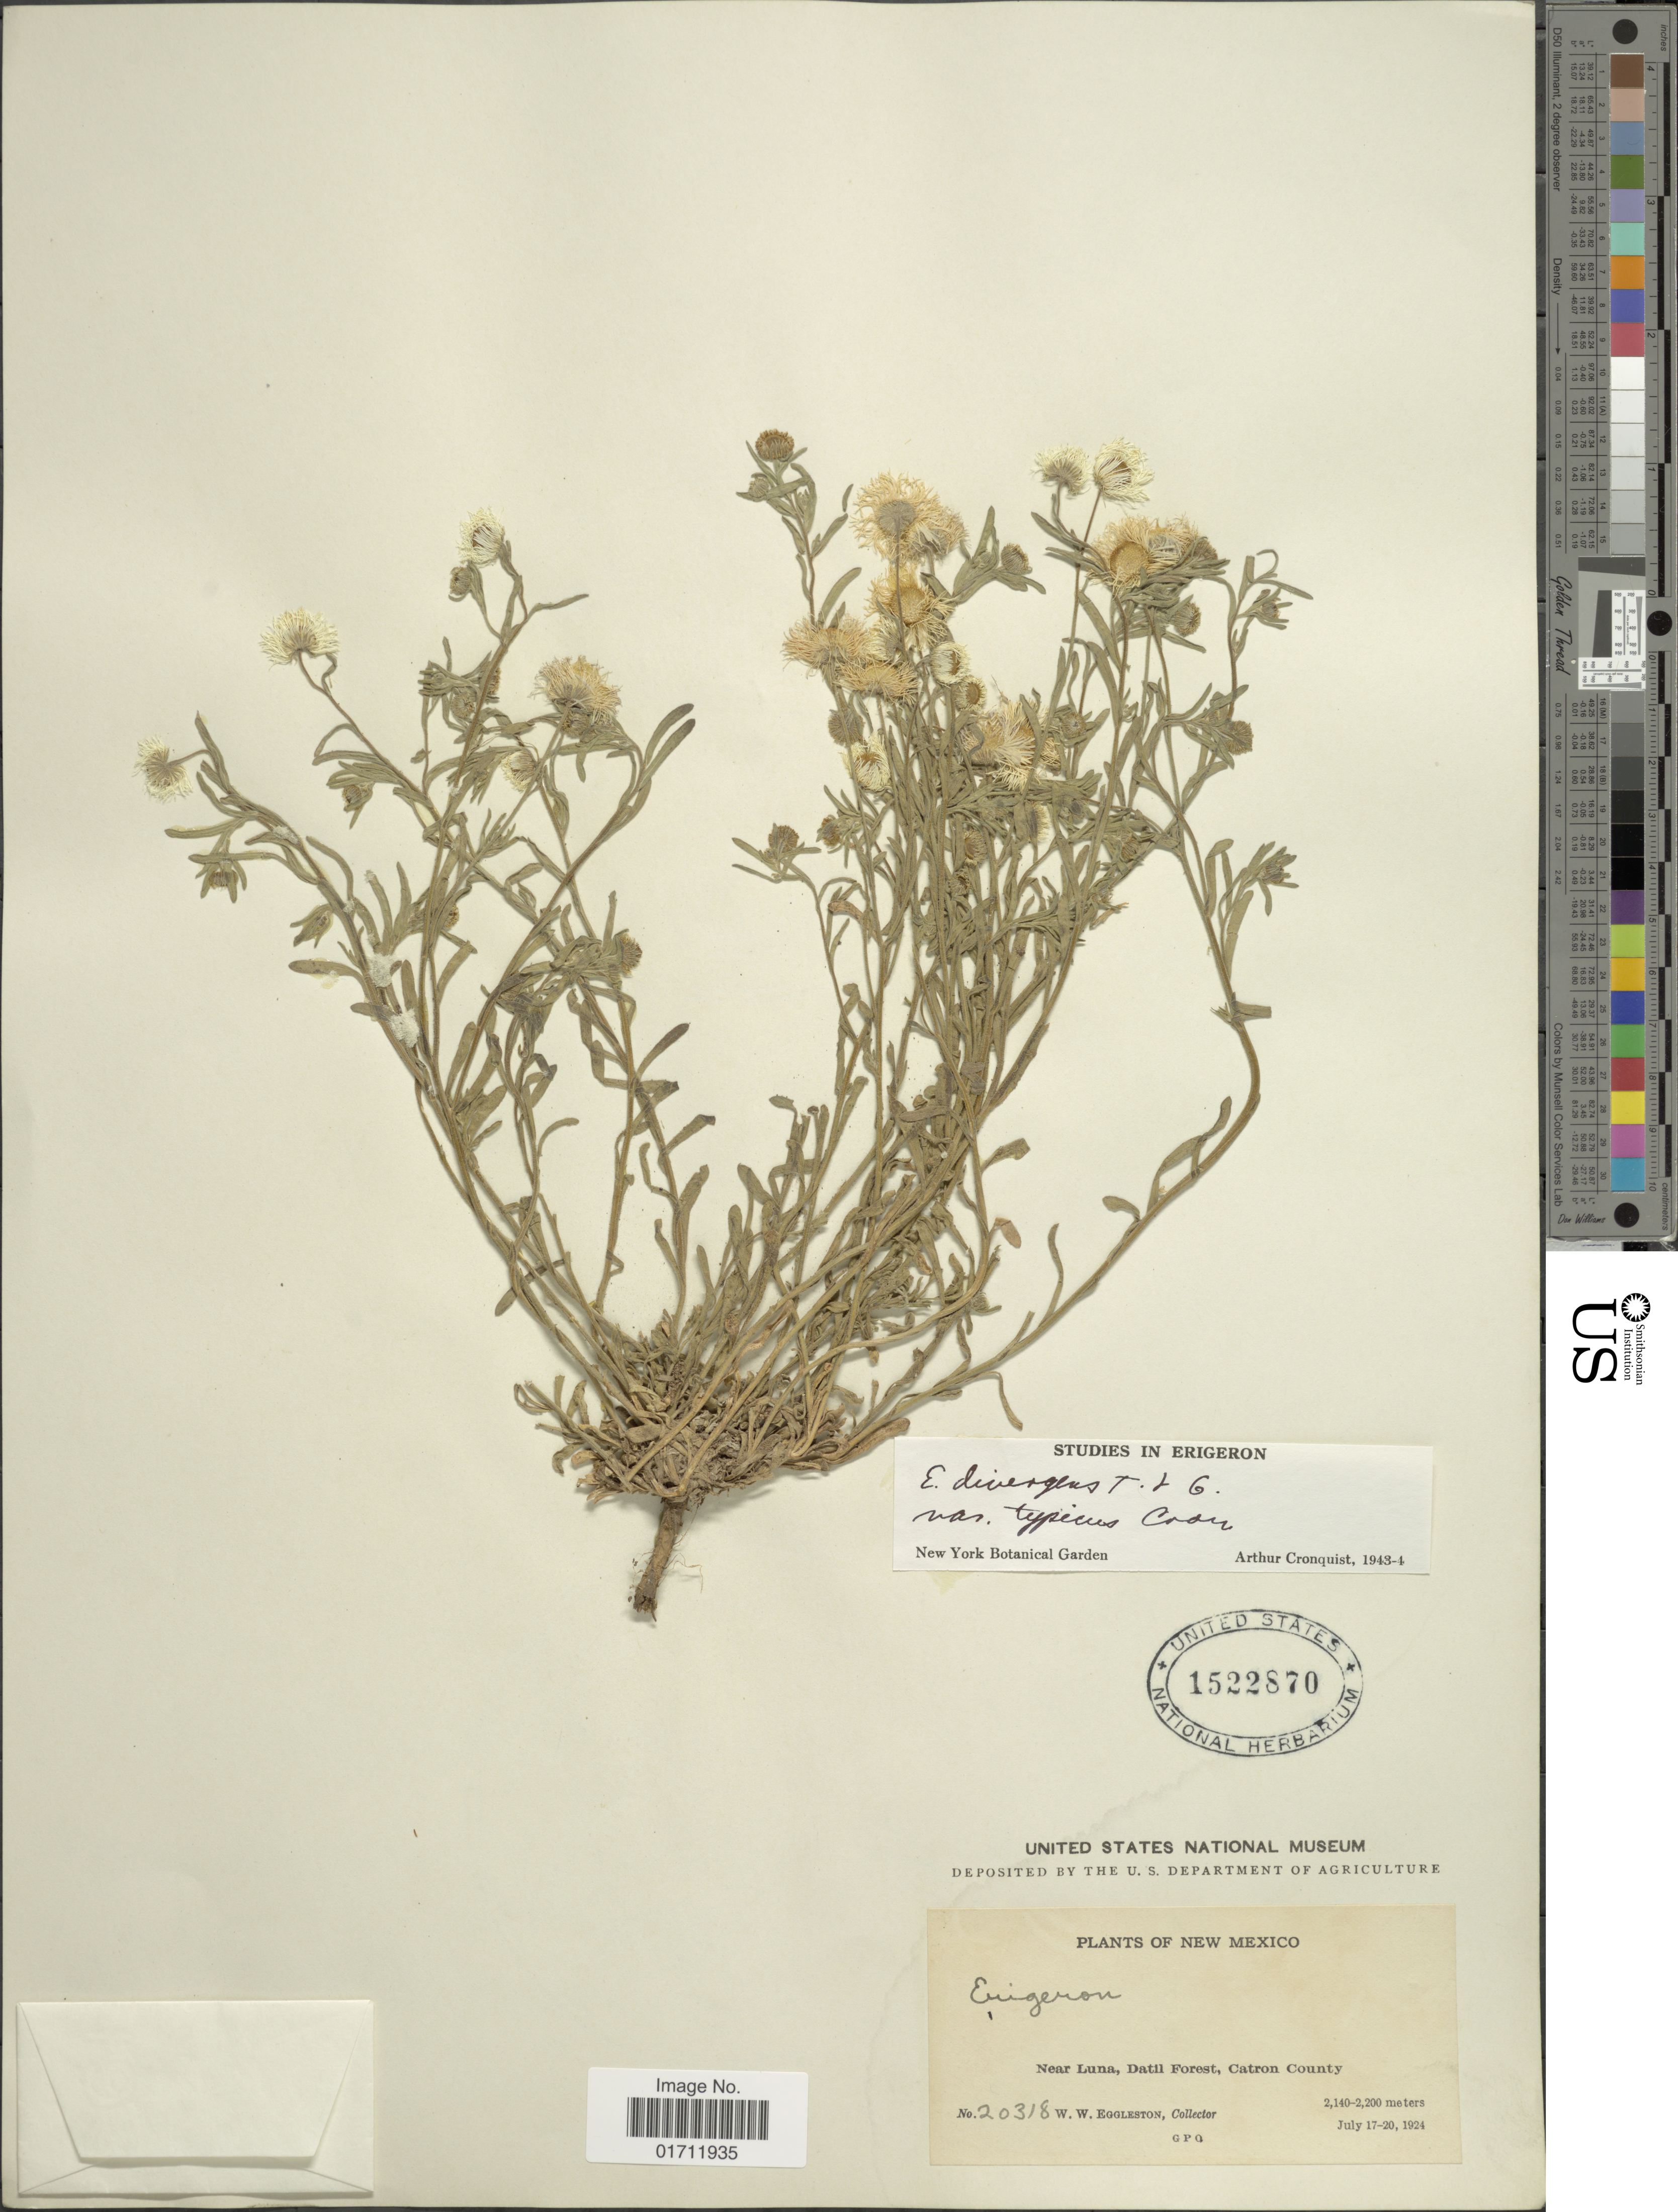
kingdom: Plantae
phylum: Tracheophyta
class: Magnoliopsida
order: Asterales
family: Asteraceae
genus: Erigeron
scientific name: Erigeron divergens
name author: Torr. & A. Gray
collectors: W. W. Eggleston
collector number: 20318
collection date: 1924-07-17/1924-07-20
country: United States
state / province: New Mexico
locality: Near Luna, Datil Forest, Catron County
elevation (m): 2140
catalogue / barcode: US 1522870